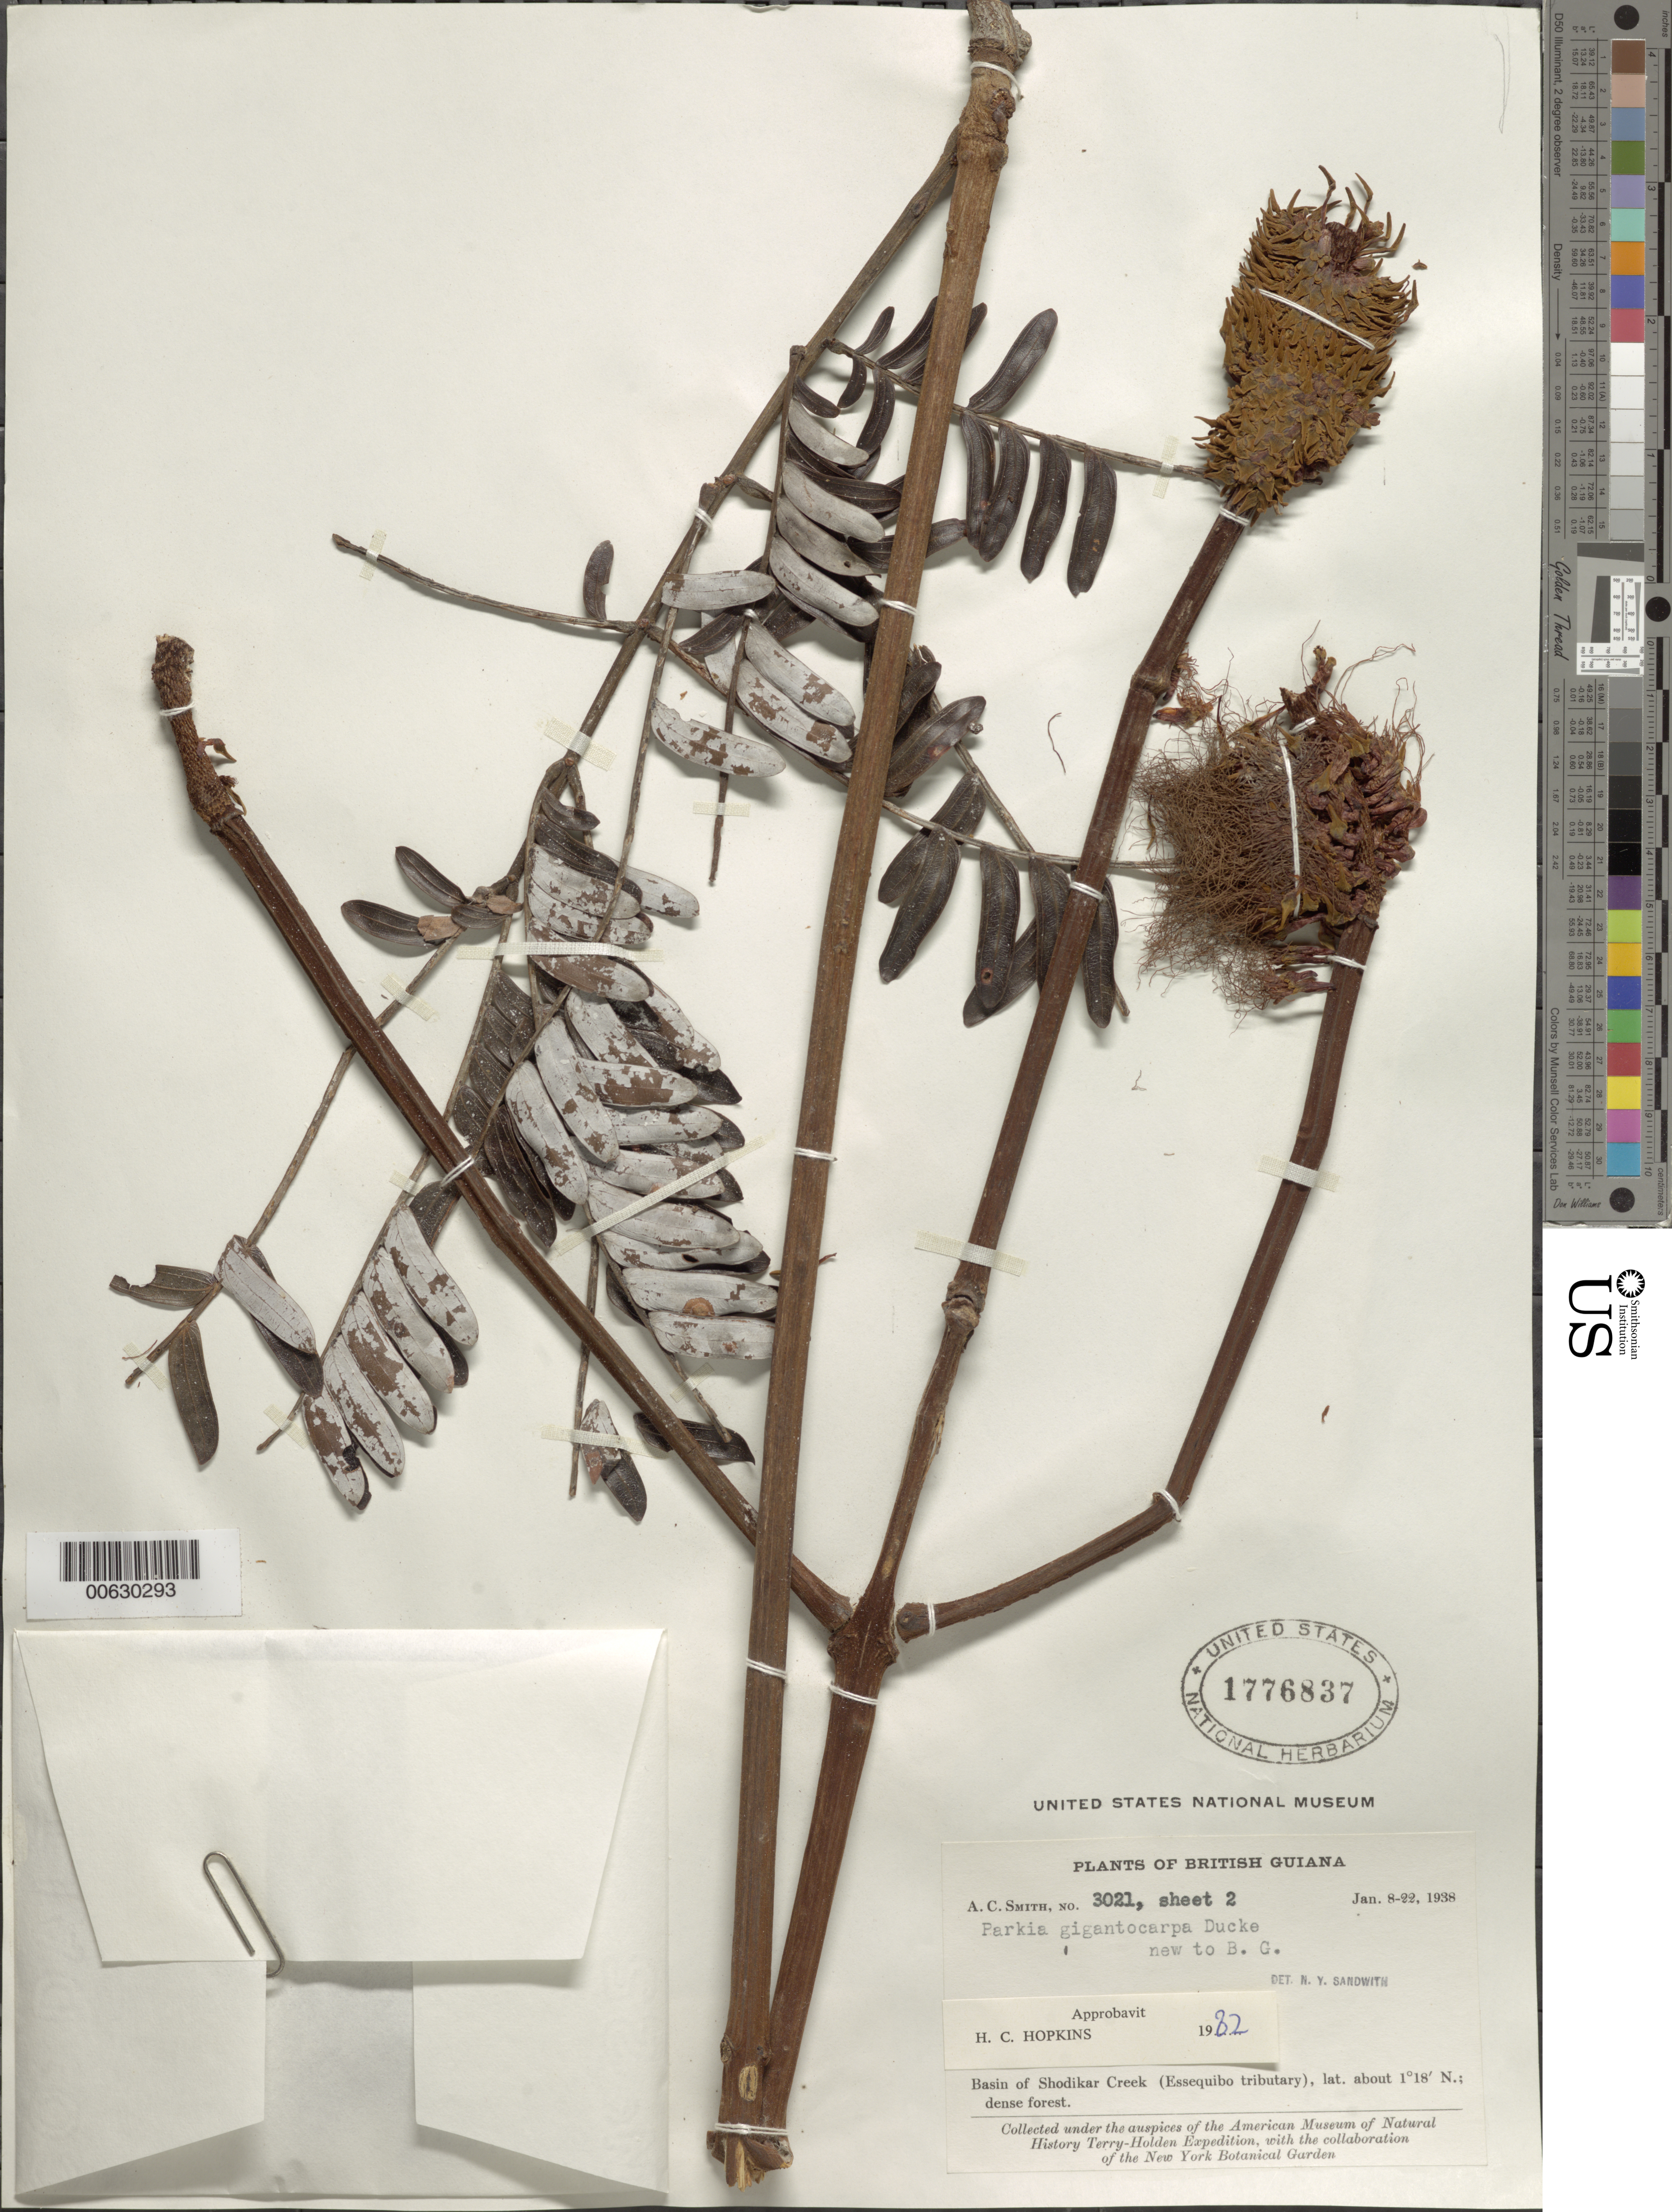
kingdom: Plantae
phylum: Tracheophyta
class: Magnoliopsida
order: Fabales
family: Fabaceae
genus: Parkia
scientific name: Parkia gigantocarpa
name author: Ducke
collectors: A. C. Smith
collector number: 3021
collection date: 1938-01-08/1938-01-22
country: Guyana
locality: British Guiana. Basin Shodikar Creek (Essequibo Tributary).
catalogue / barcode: US 1776837